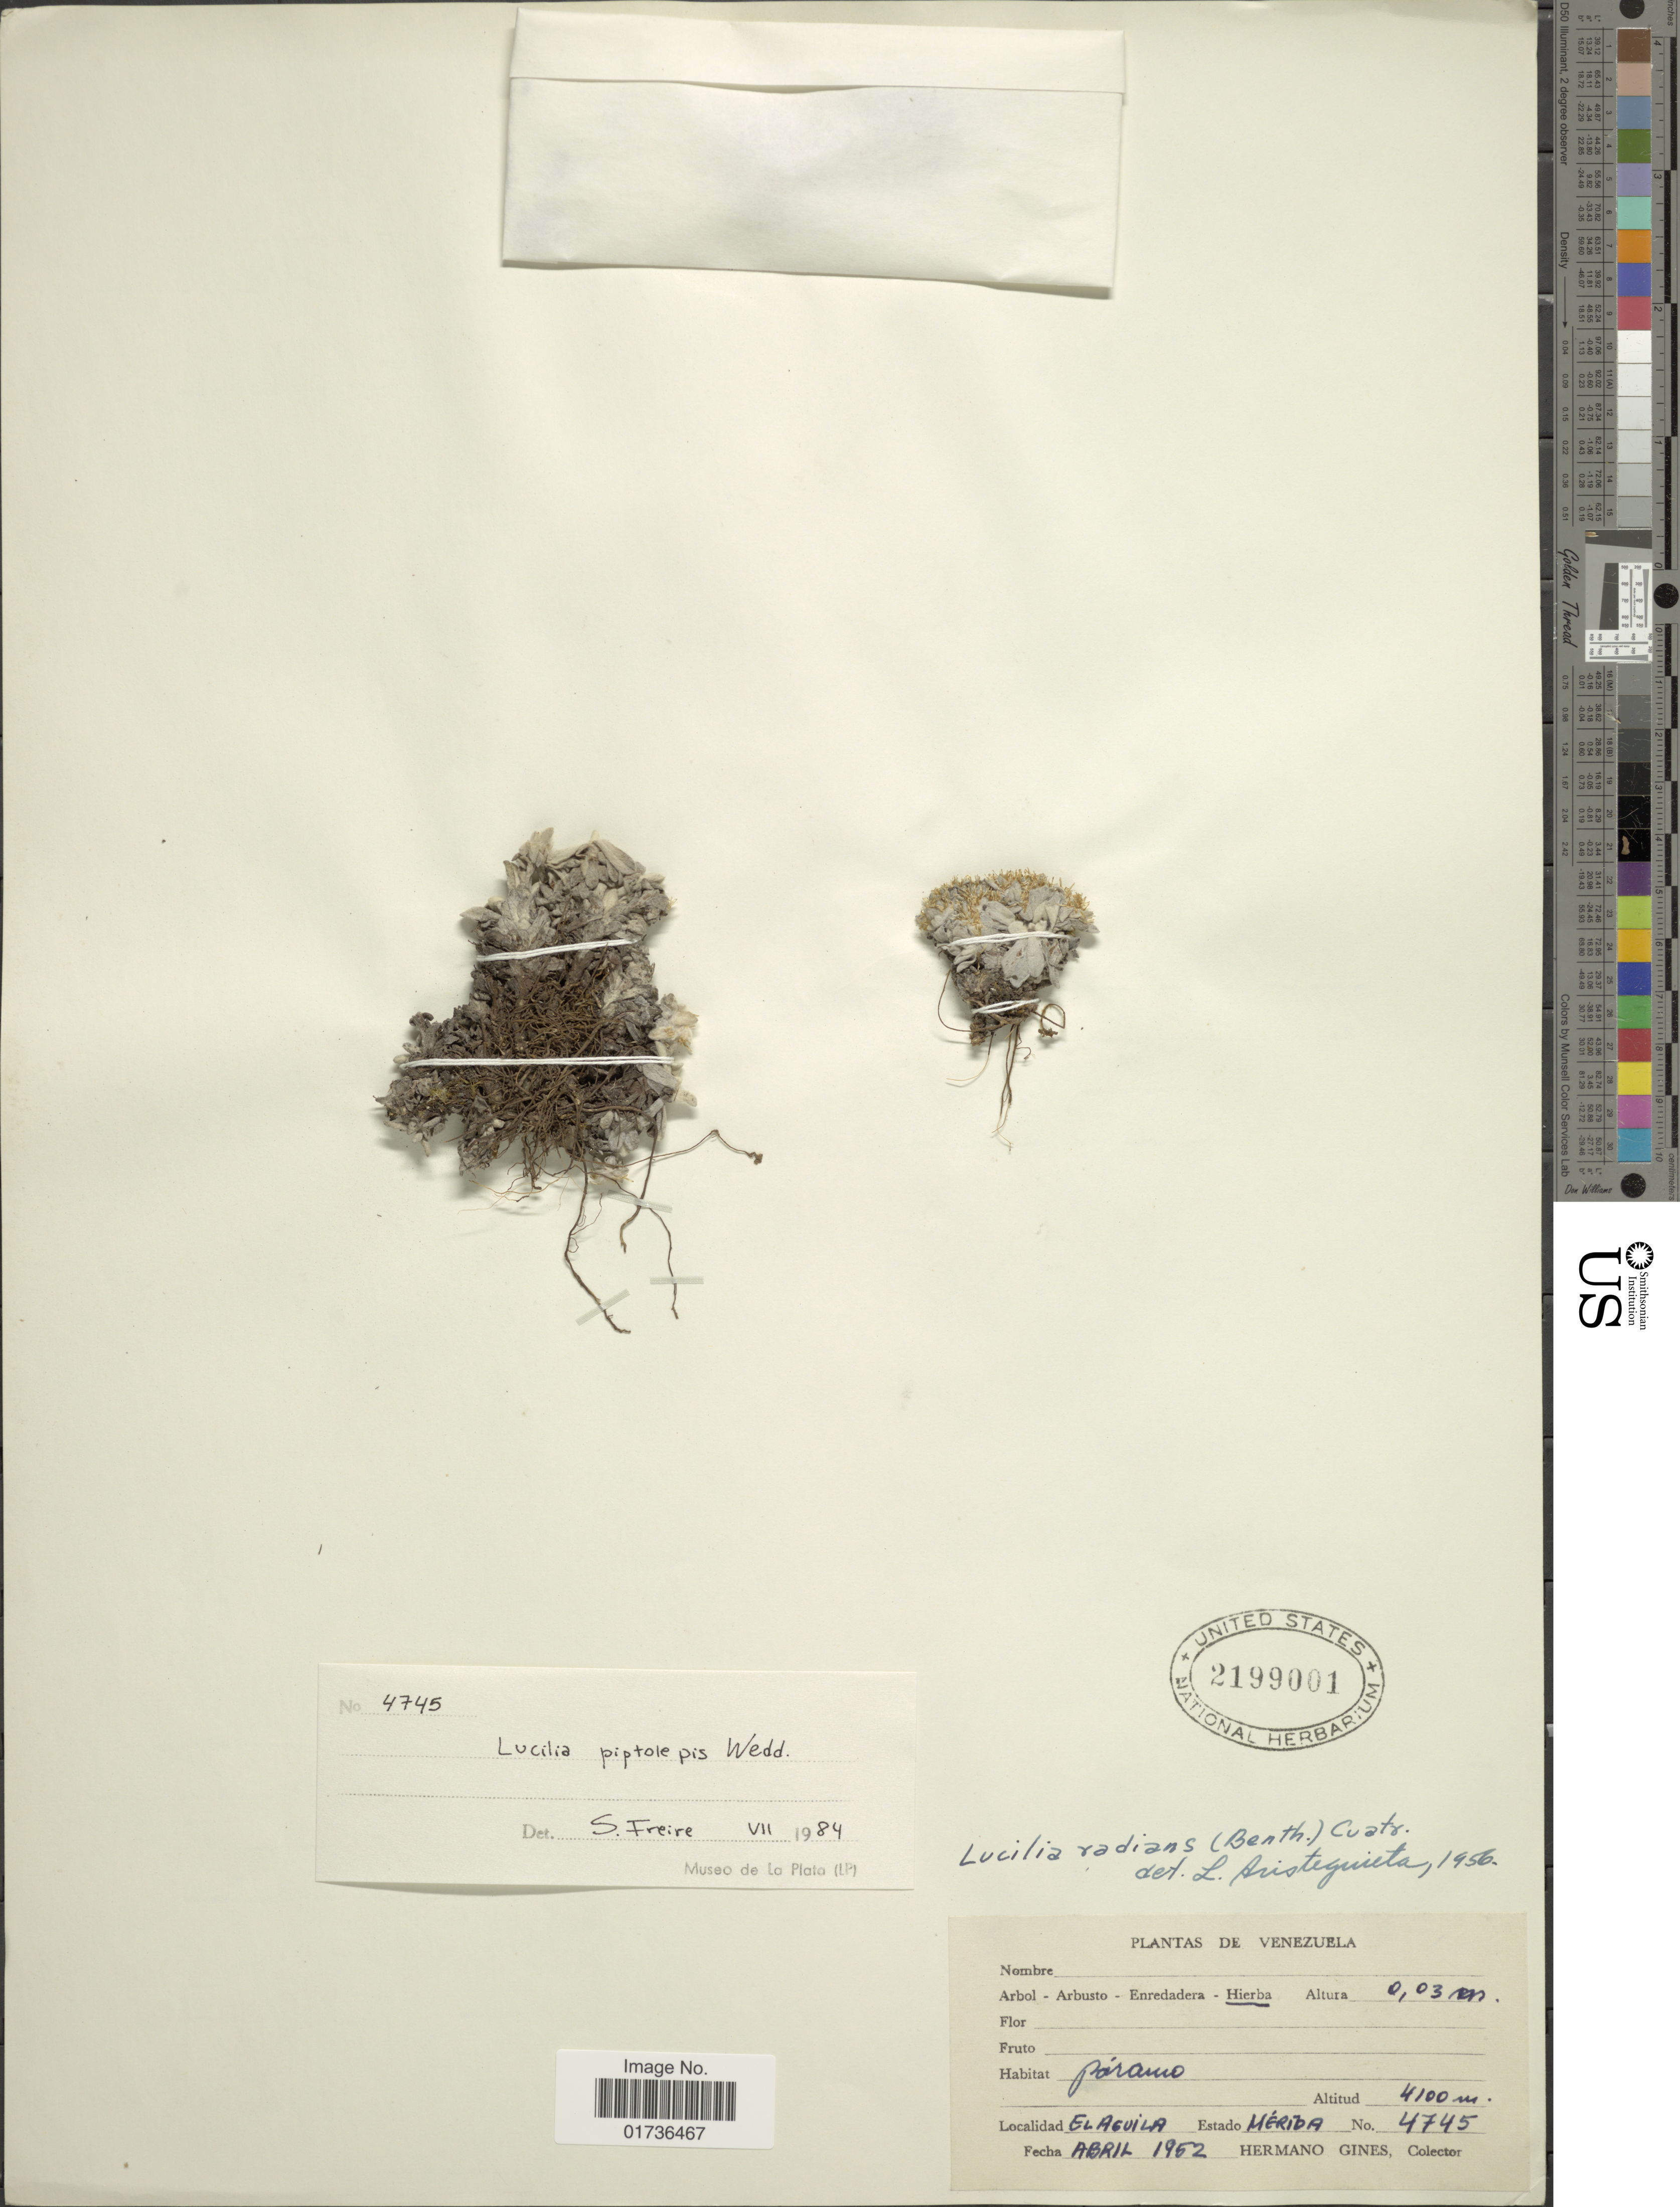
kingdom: Plantae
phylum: Tracheophyta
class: Magnoliopsida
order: Asterales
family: Asteraceae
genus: Mniodes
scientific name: Mniodes piptolepis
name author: (Wedd.) S.E. Freire et al.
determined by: Dillon, M. O.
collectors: Bro. Gines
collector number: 4745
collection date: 1952-04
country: Venezuela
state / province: Mérida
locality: El Aguila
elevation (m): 4100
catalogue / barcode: US 2199001